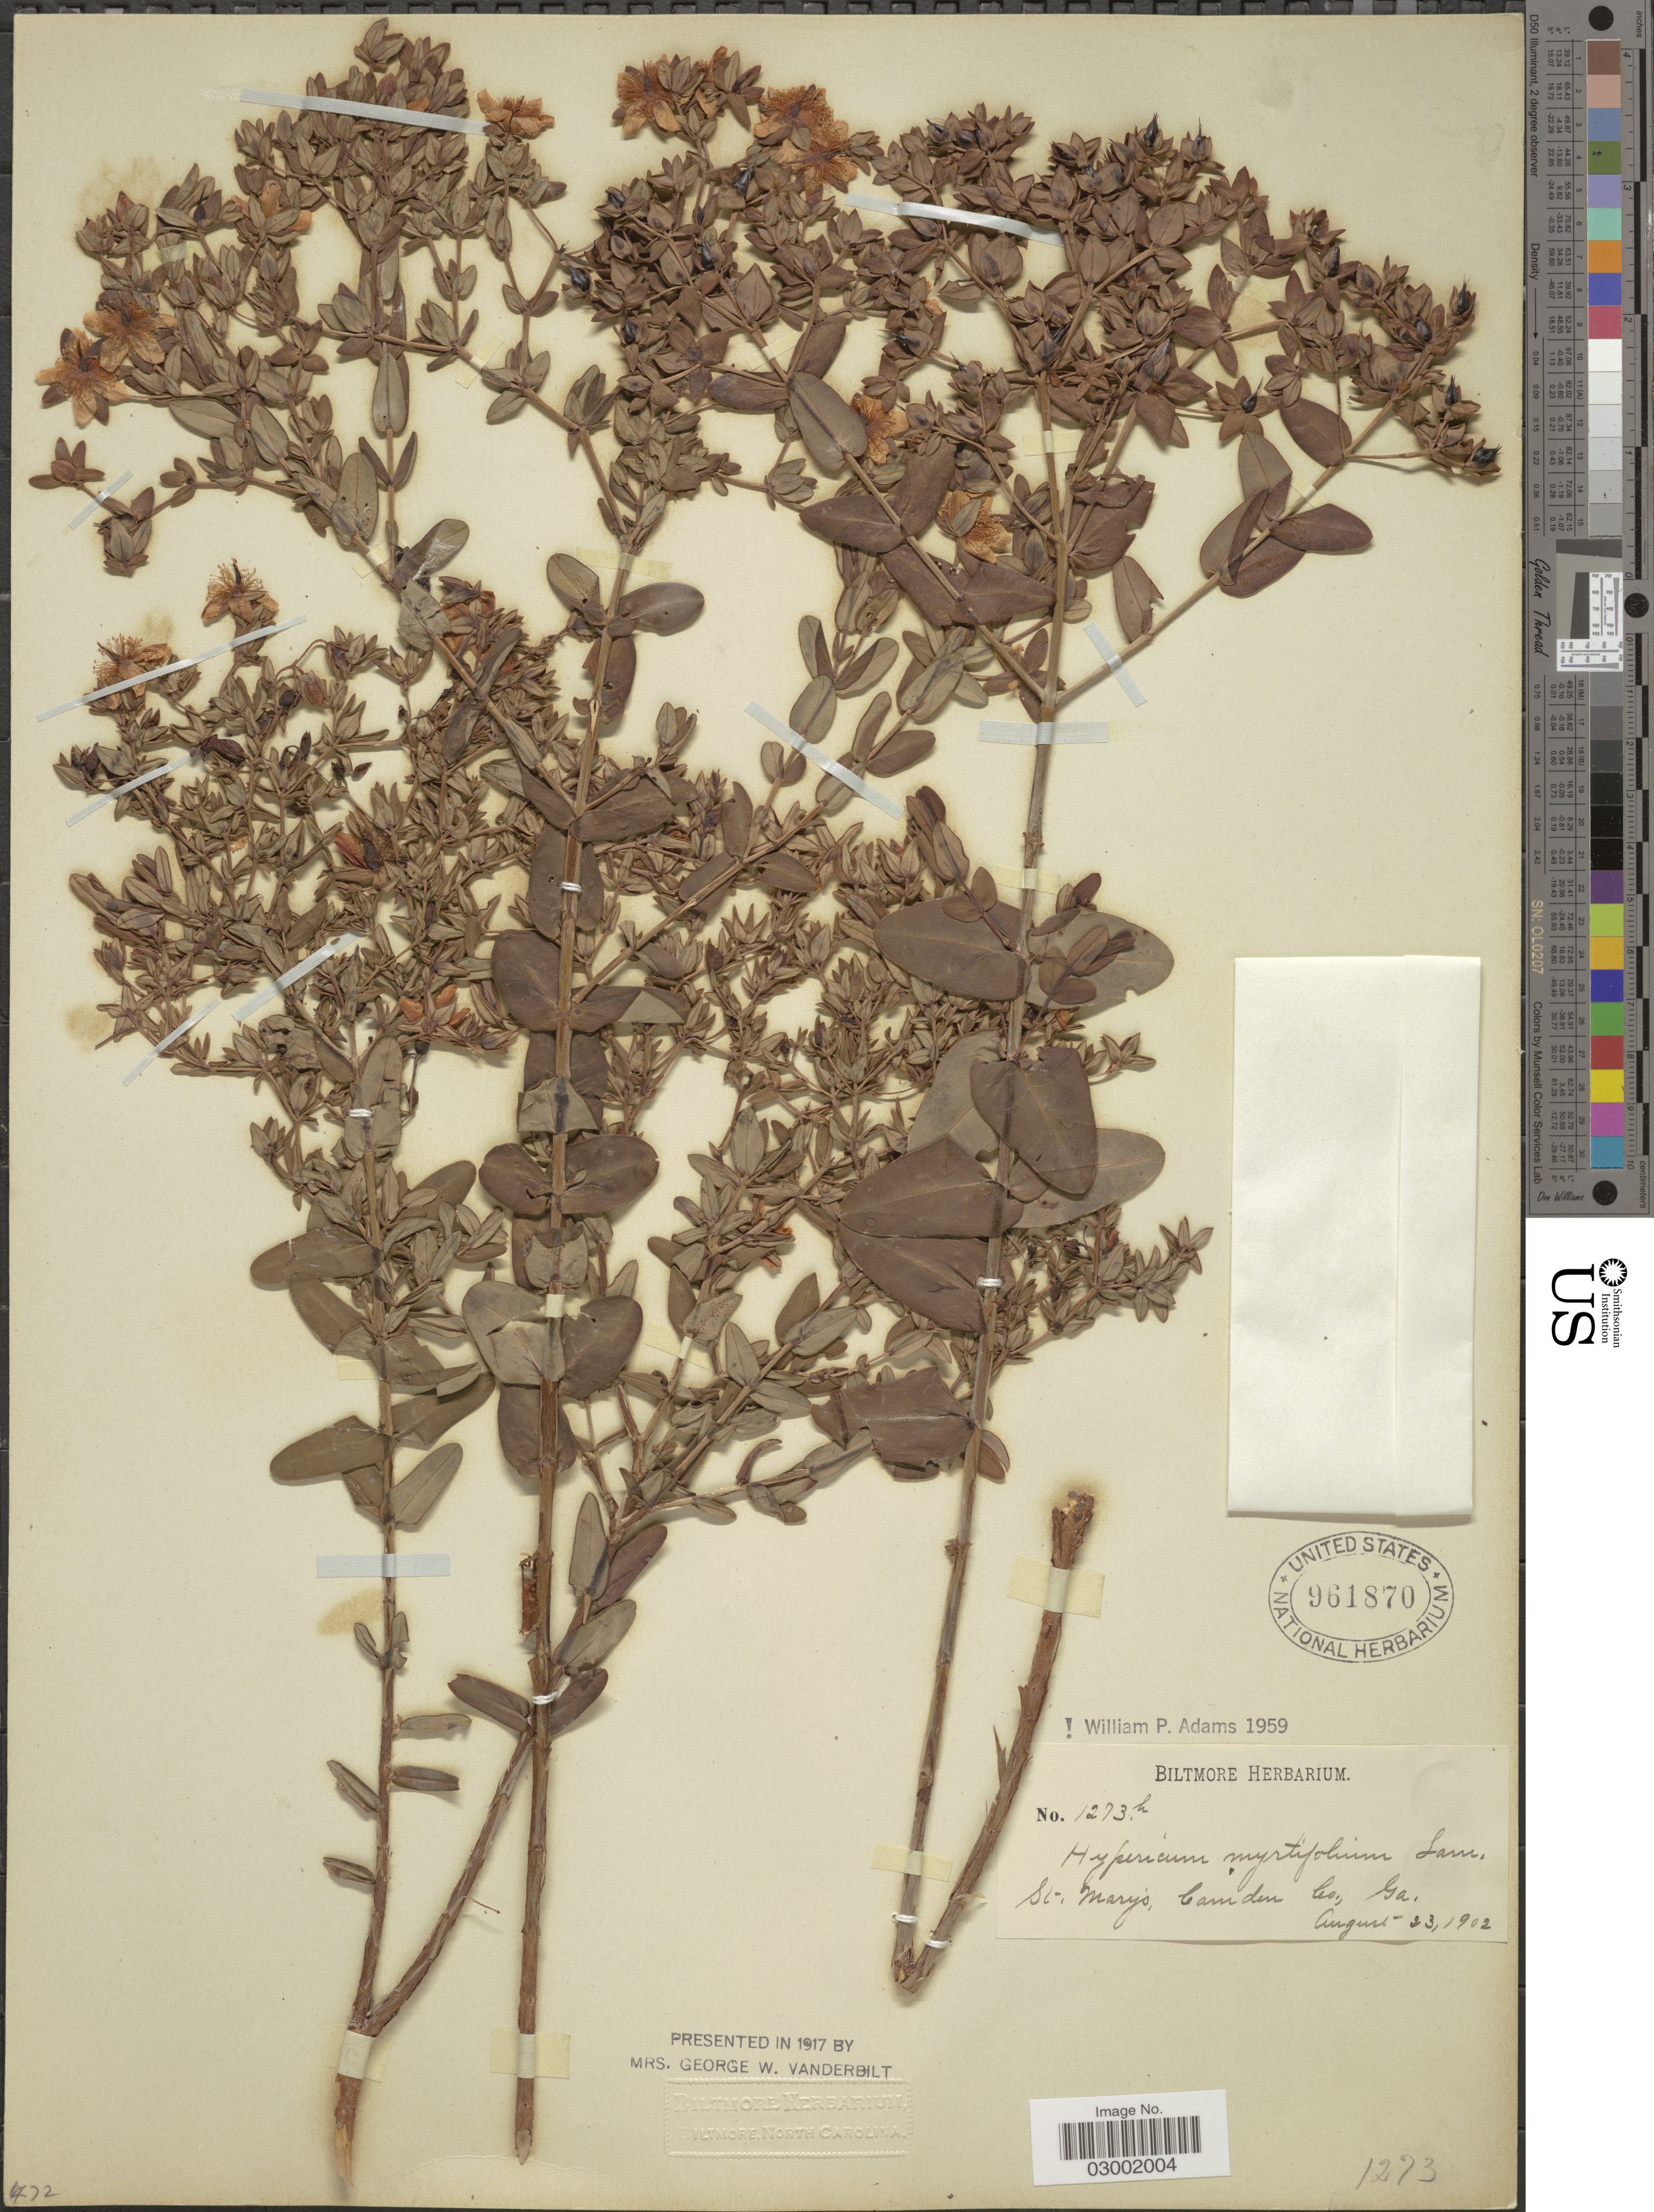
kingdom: Plantae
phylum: Tracheophyta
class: Magnoliopsida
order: Malpighiales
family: Hypericaceae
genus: Hypericum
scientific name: Hypericum myrtifolium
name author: Lam.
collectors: ex herb. Biltmore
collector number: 1273h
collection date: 1902-08-23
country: United States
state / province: Georgia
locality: St. Mary's Camden Co.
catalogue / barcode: US 961870